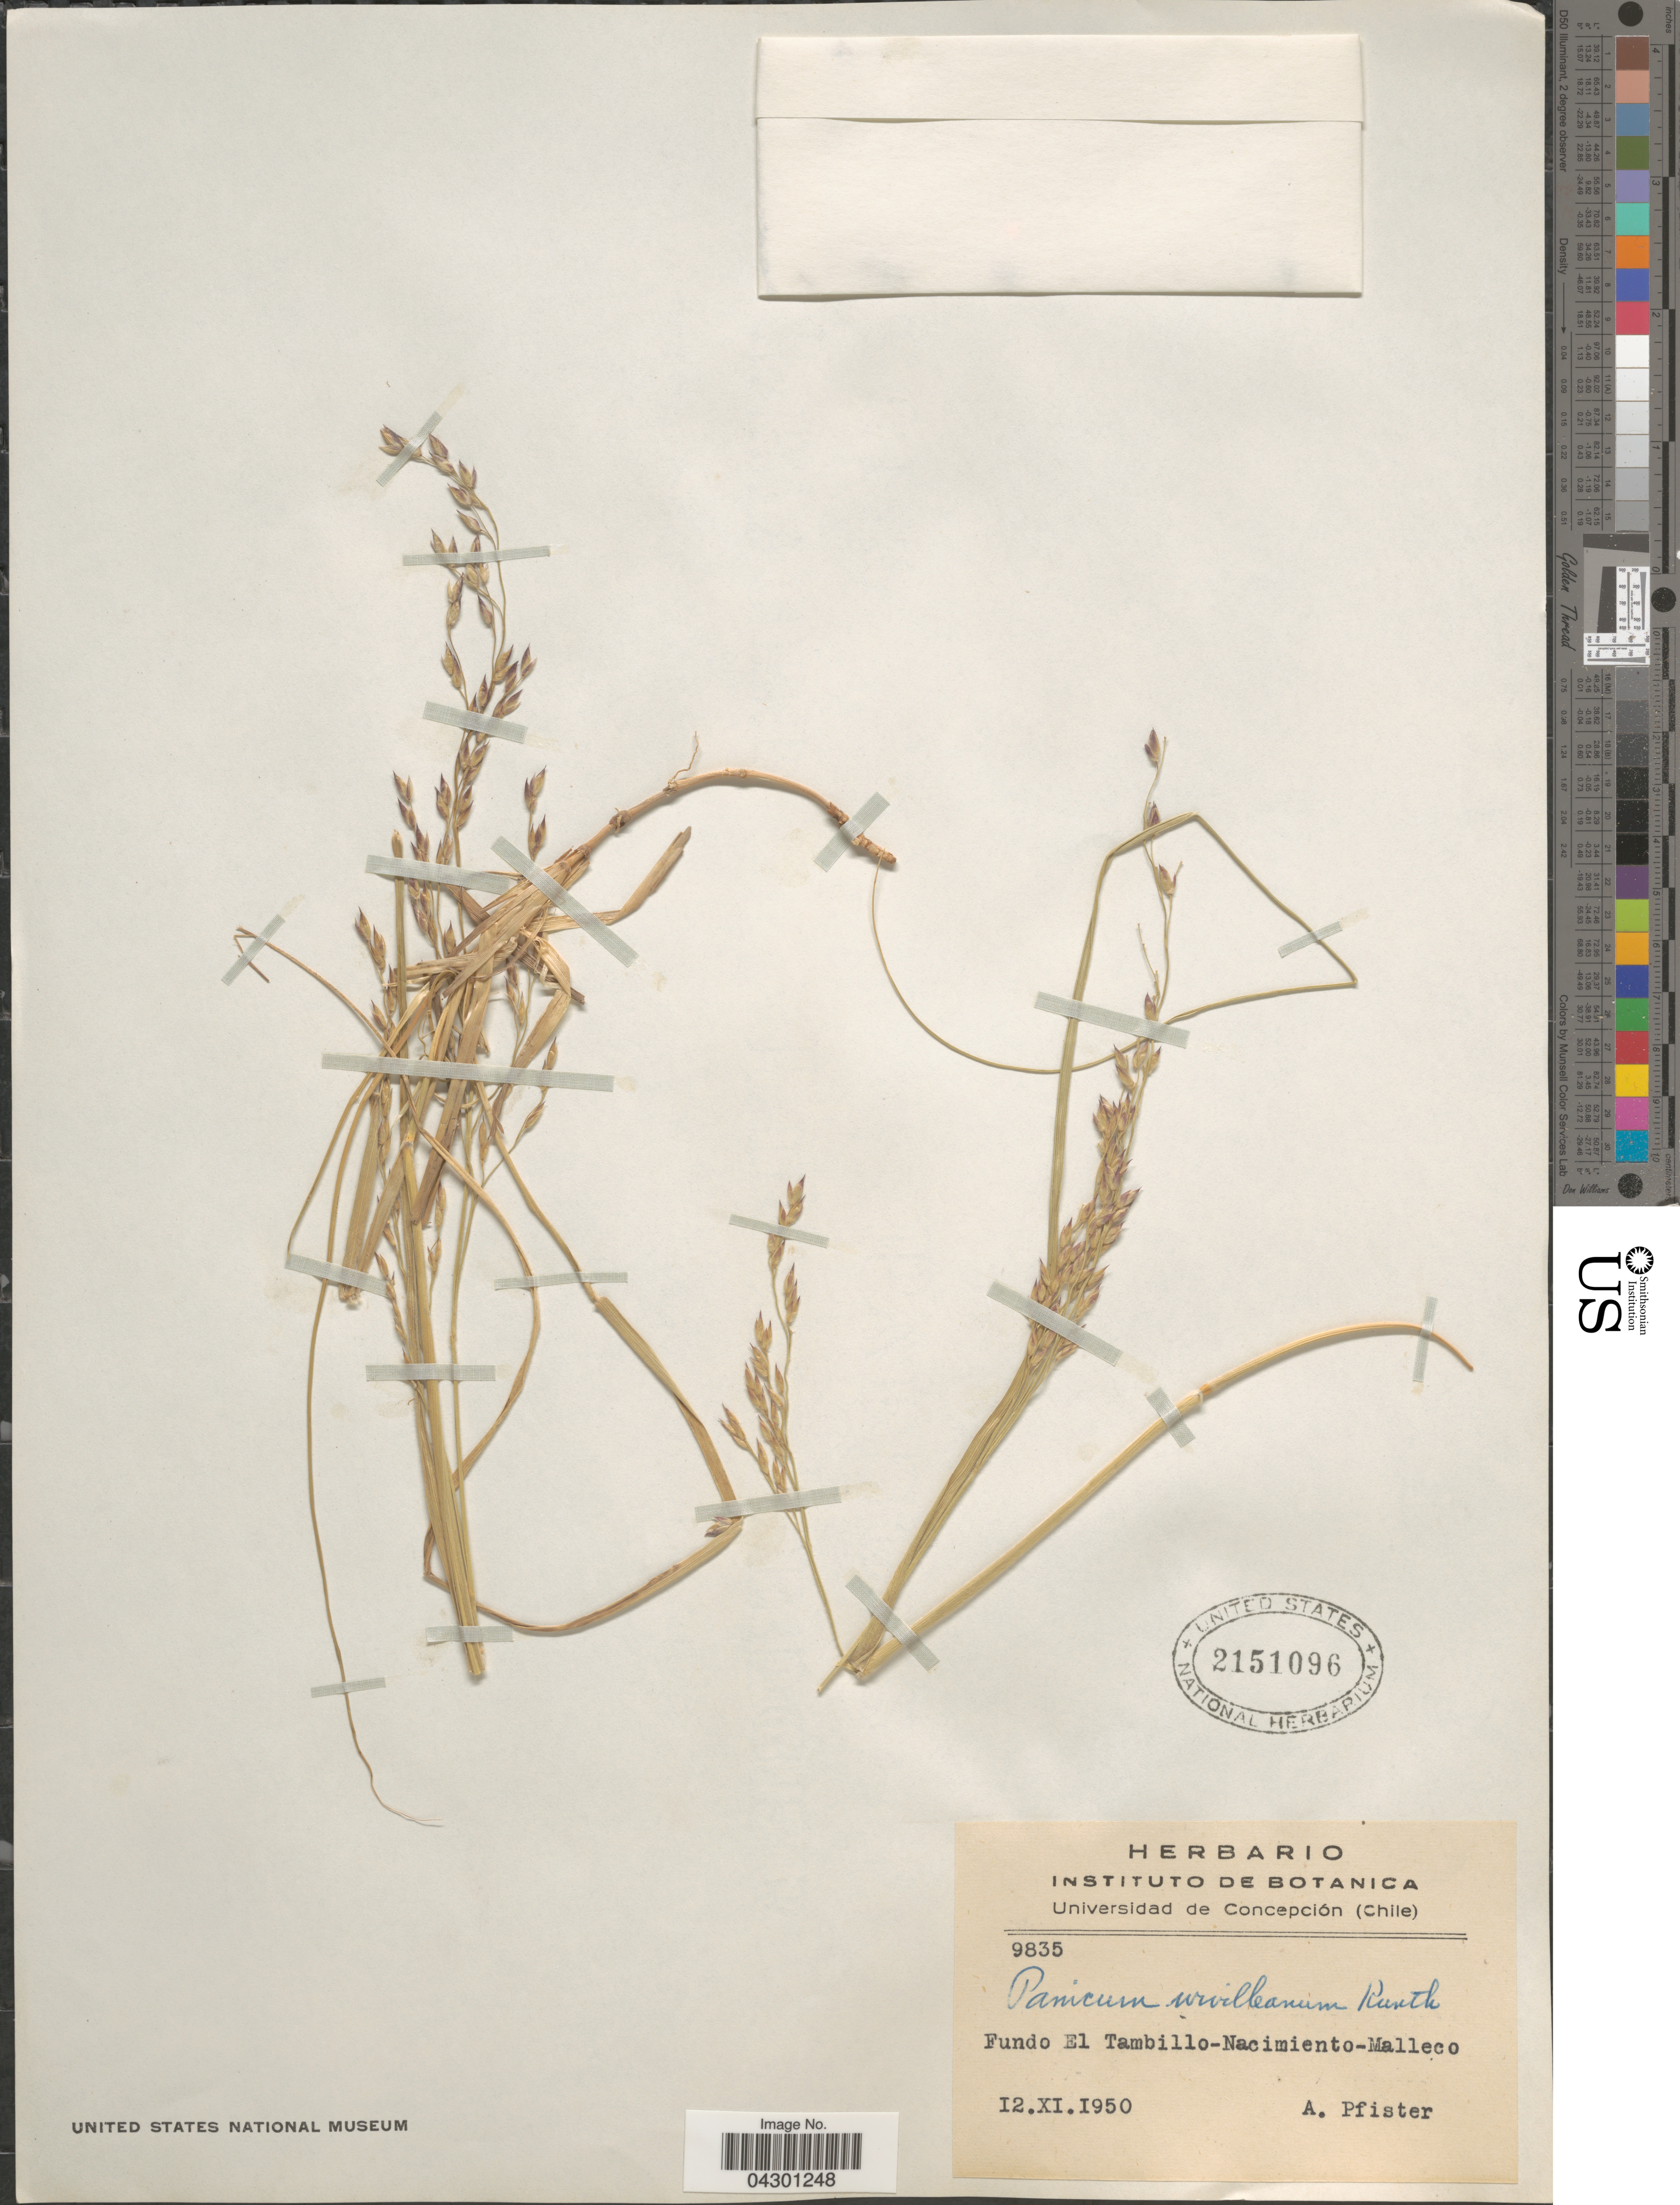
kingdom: Plantae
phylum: Tracheophyta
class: Liliopsida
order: Poales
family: Poaceae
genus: Panicum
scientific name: Panicum urvilleanum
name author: Kunth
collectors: A. Pfister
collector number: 9835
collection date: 1950-11-12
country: Chile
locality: Fundo El Tambillo- Nacimiento- Malleco.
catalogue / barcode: US 2151096